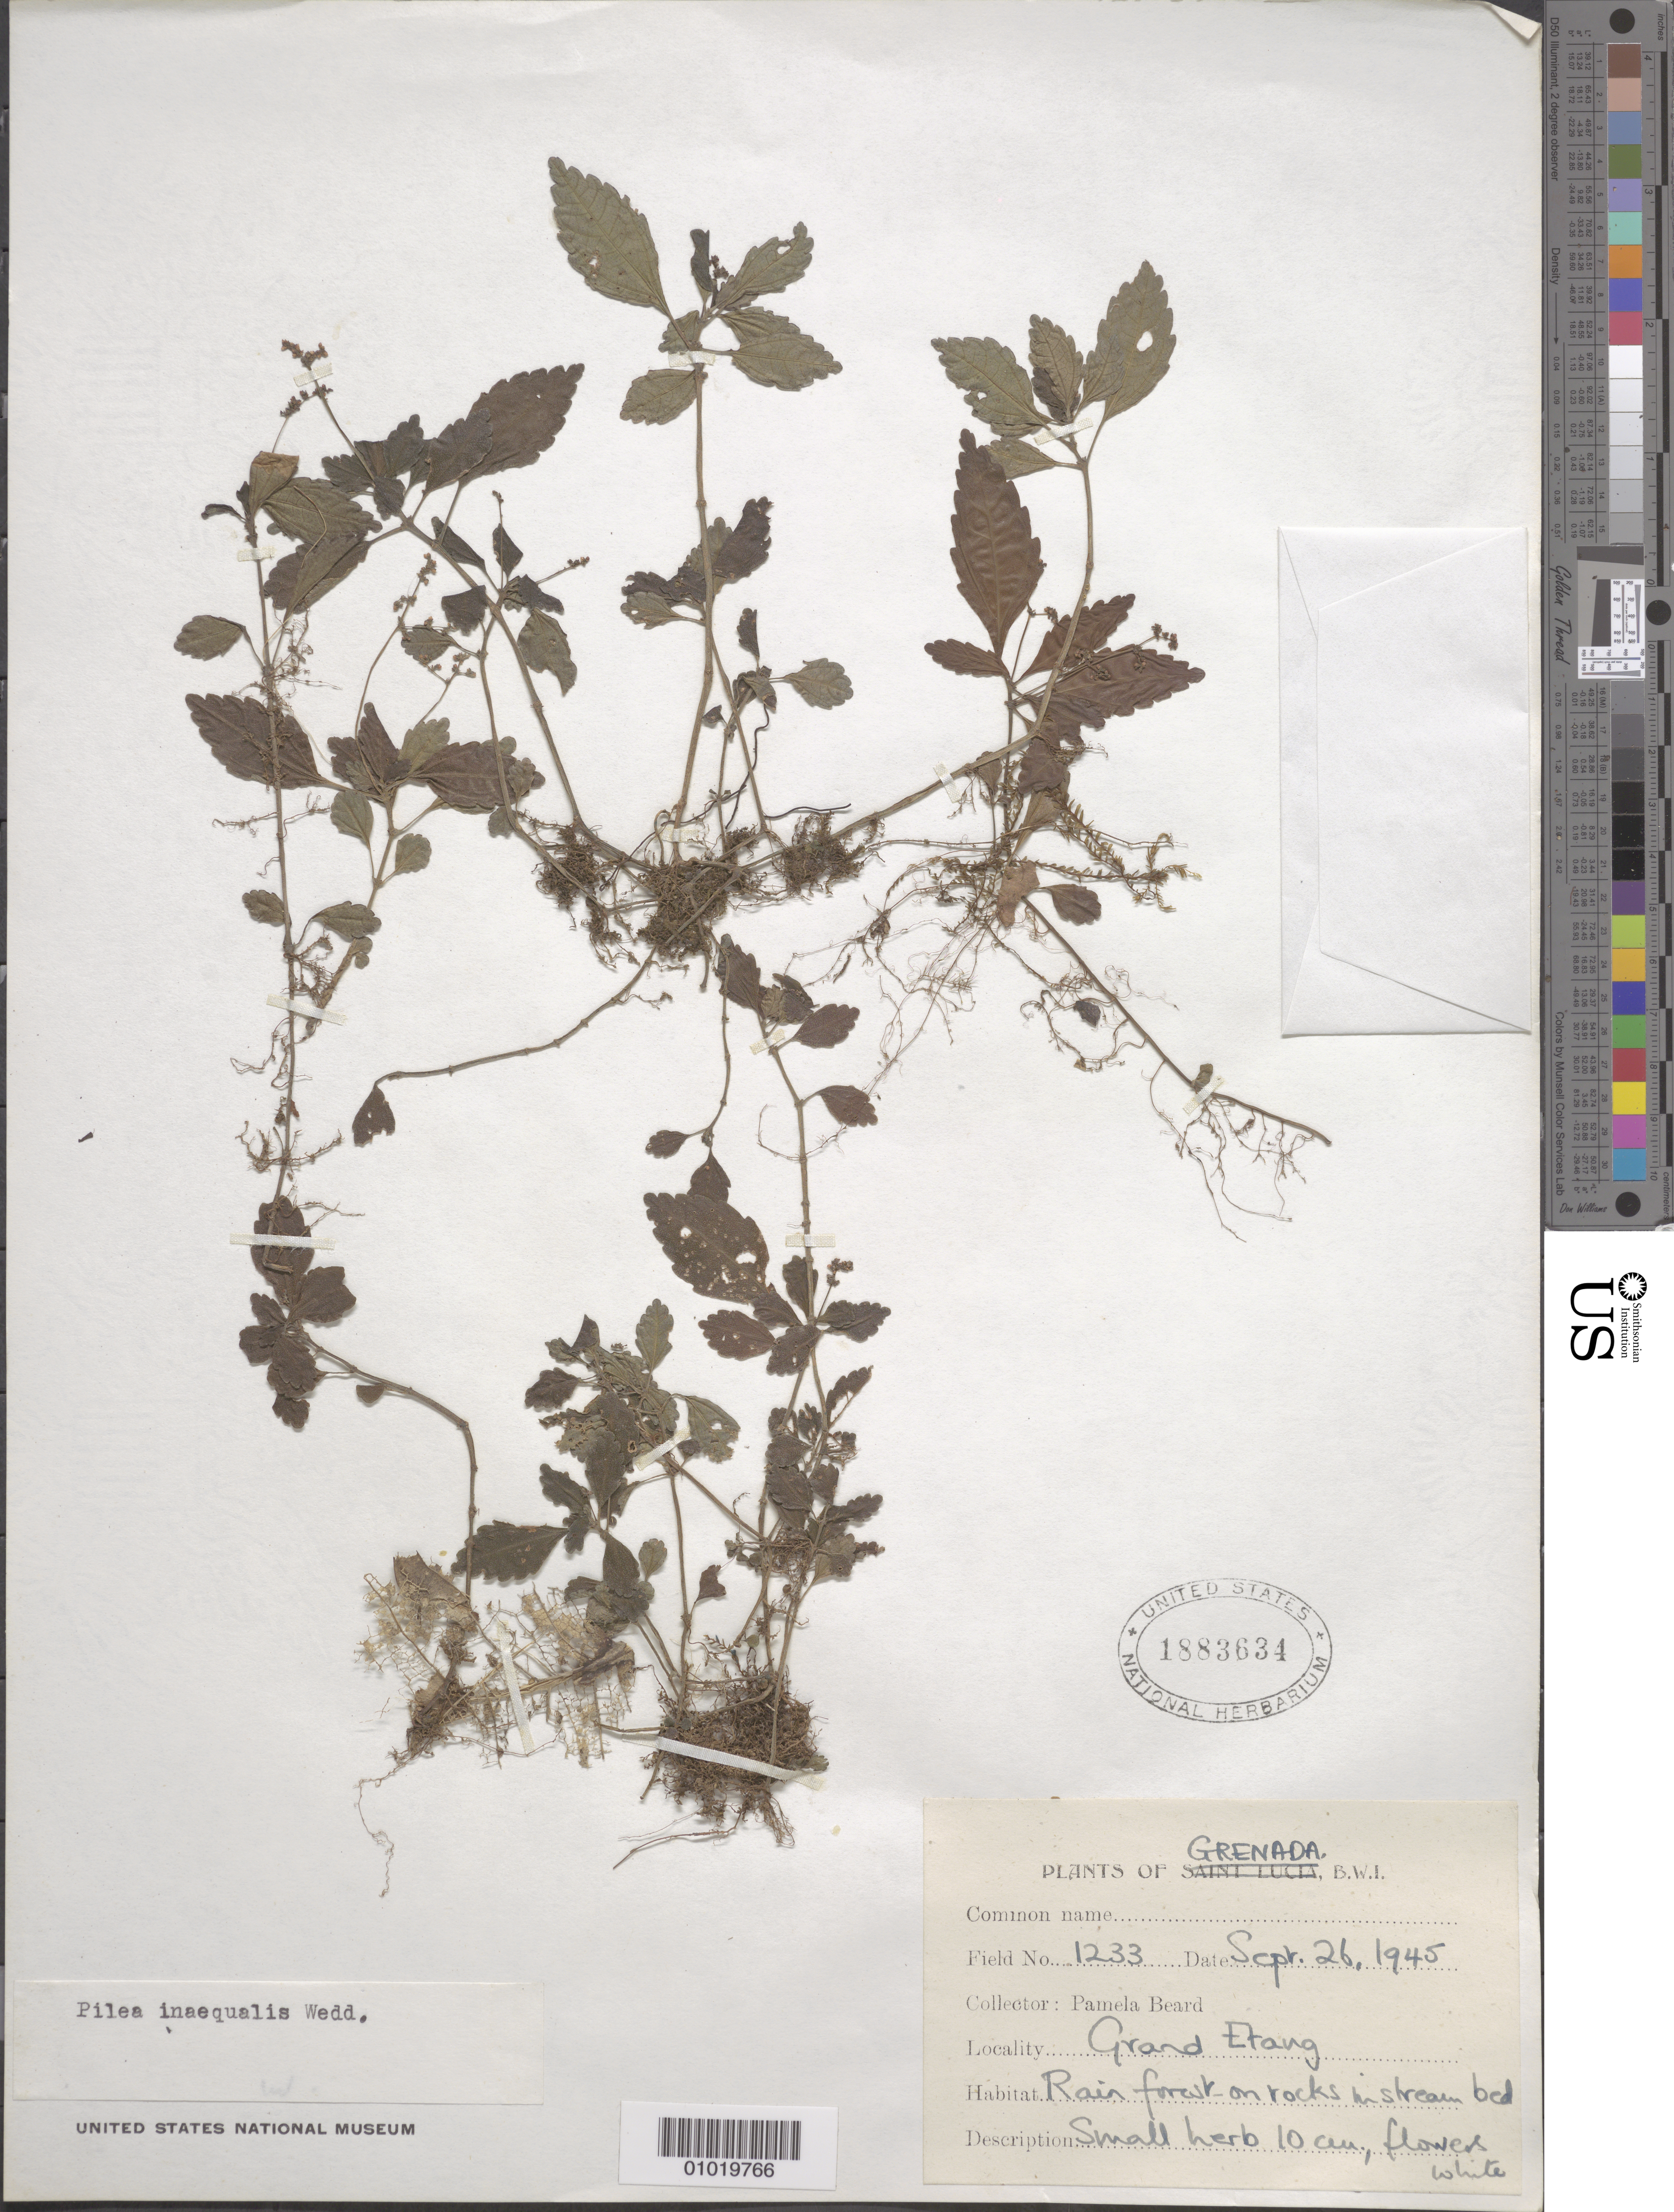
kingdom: Plantae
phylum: Tracheophyta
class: Magnoliopsida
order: Rosales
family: Urticaceae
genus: Pilea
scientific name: Pilea inaequalis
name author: (Juss. ex Poir.) Wedd.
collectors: P. Beard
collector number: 1233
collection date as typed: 26 Sep 1945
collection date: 1945-09-26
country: Grenada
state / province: Saint Andrew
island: Grenada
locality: Grand Etang. Rain forest on rocks in stream bed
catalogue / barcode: US 1883634